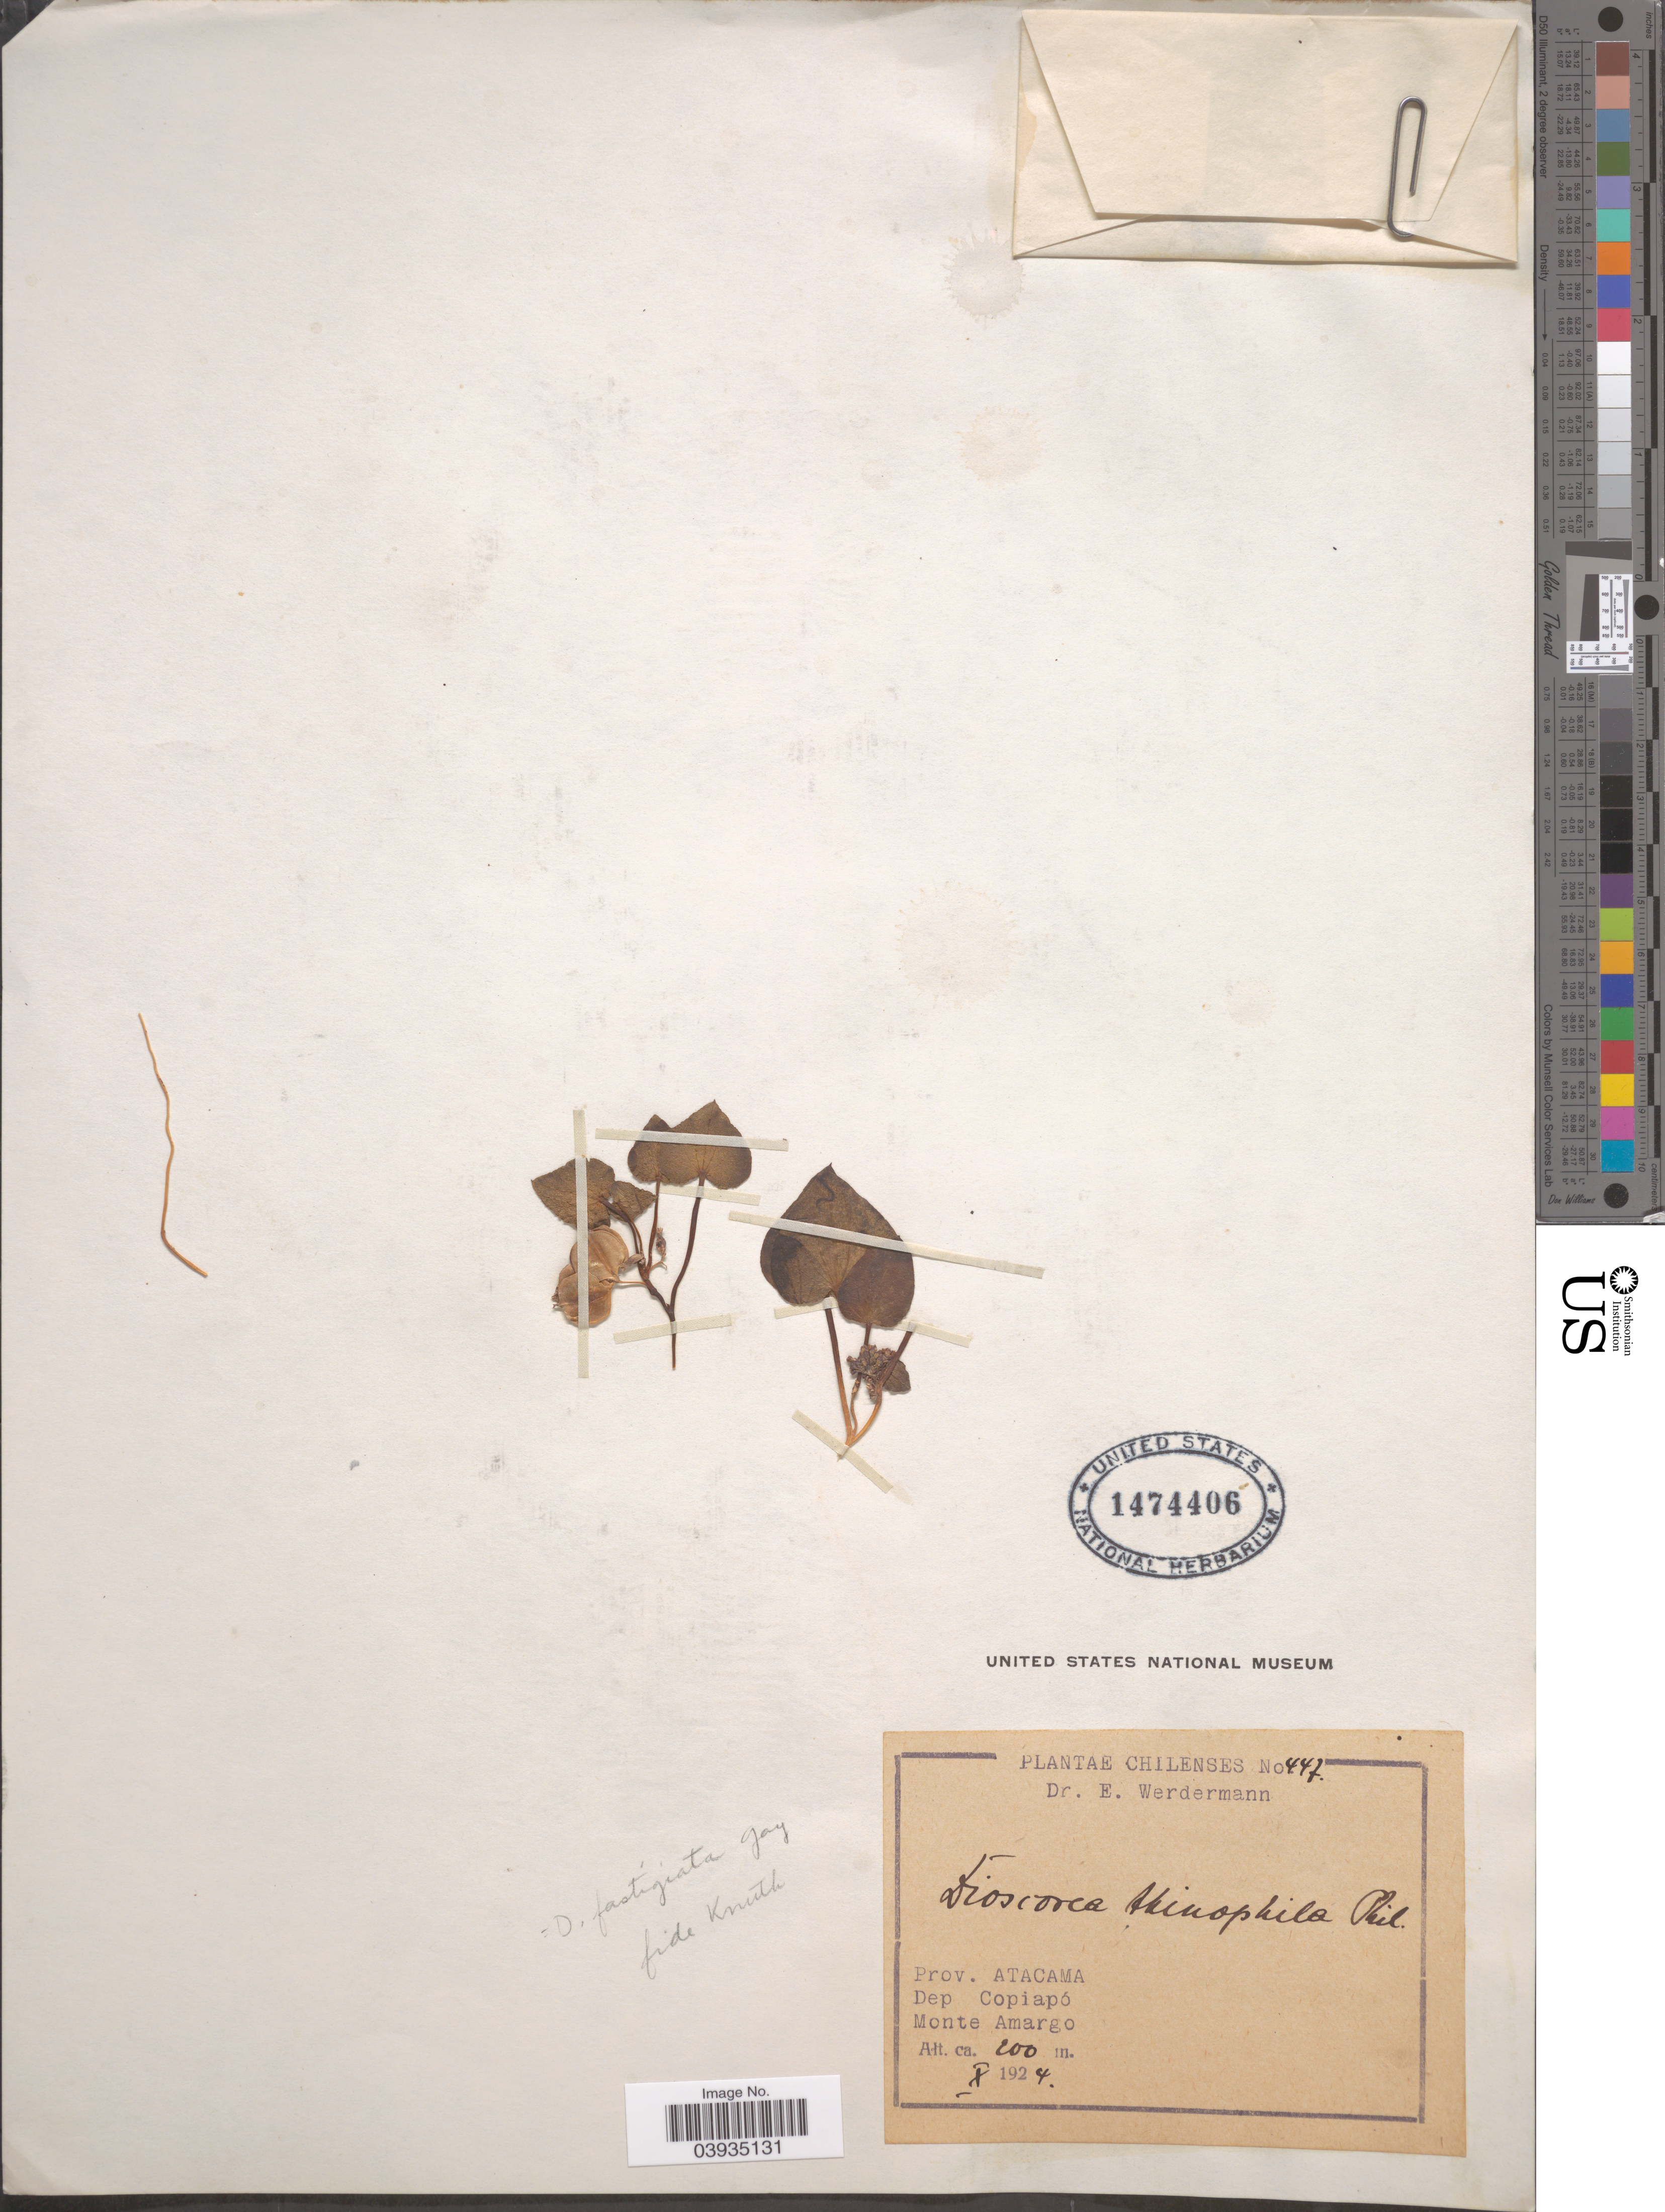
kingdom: Plantae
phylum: Tracheophyta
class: Liliopsida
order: Dioscoreales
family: Dioscoreaceae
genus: Dioscorea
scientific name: Dioscorea fastigiata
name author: Gay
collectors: E. Werdermann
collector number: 447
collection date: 1924-10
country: Chile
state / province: Atacama (III)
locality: Dep Copiapó. Monte Amargo.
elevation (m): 200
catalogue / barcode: US 1474406